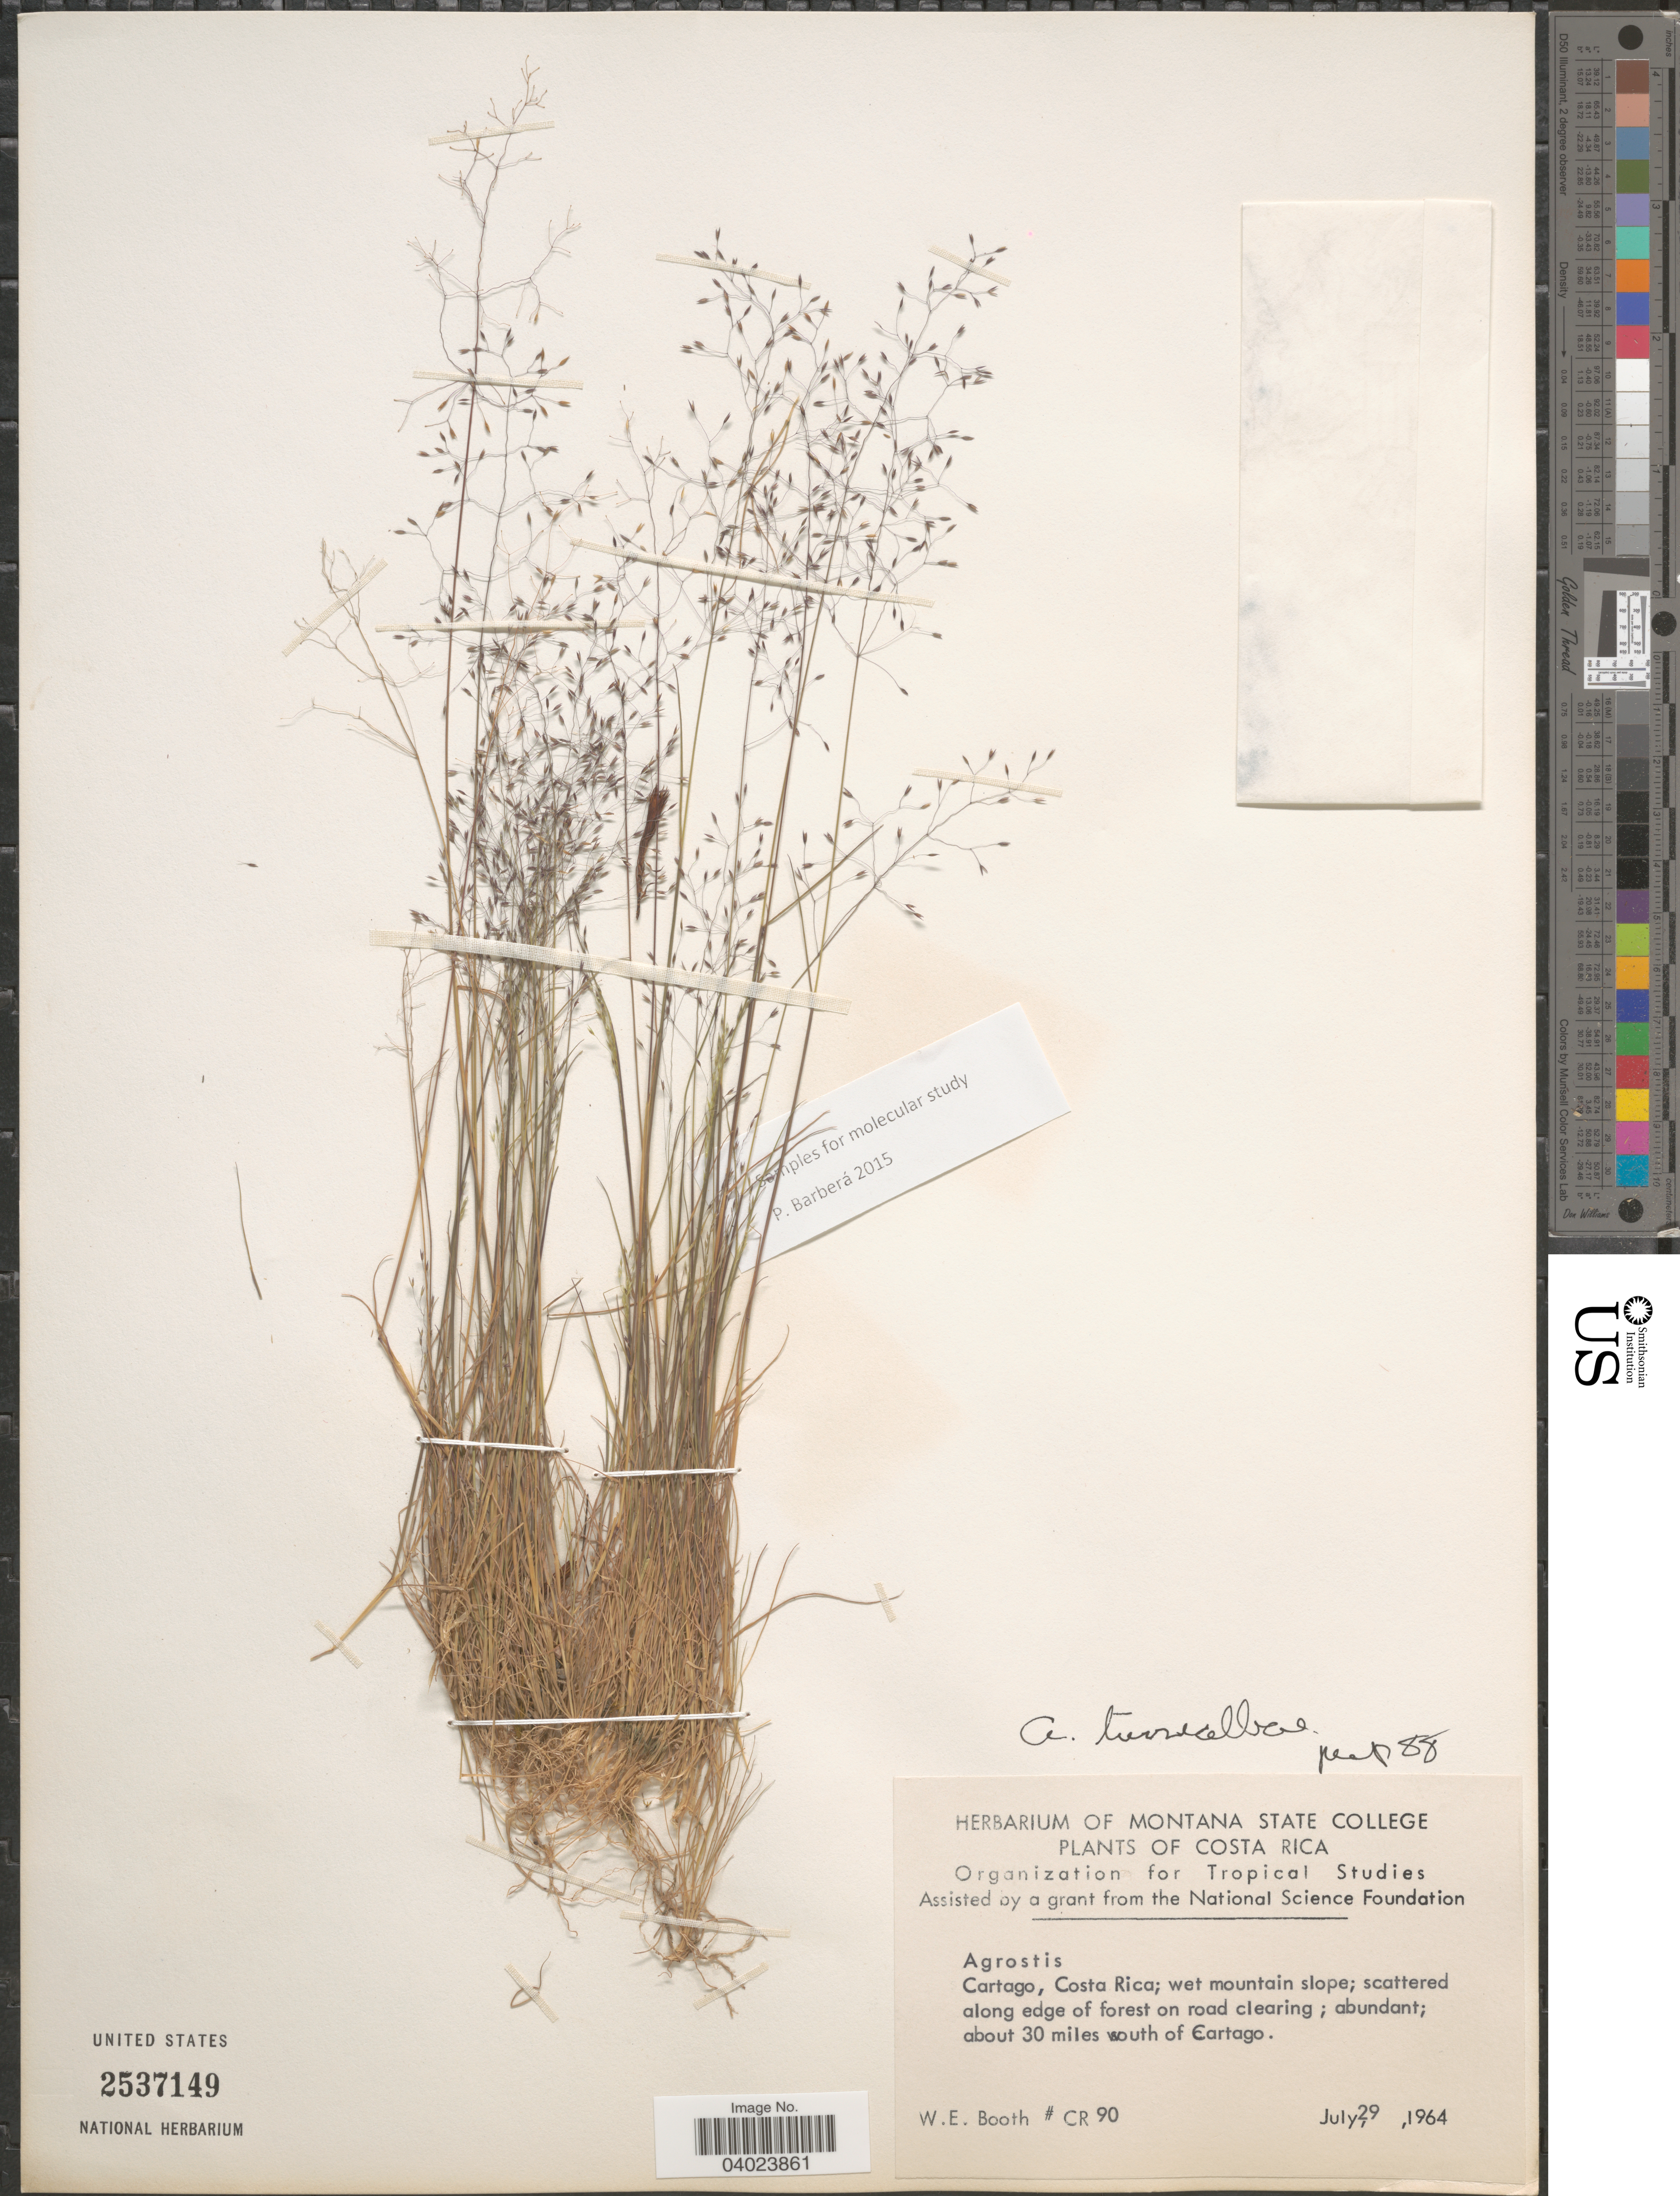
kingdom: Plantae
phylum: Tracheophyta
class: Liliopsida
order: Poales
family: Poaceae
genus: Agrostis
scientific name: Agrostis turrialbae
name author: Mez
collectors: W. Booth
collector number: CR90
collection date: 1964-07-29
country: Costa Rica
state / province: Cartago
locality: Wet mountain slope; about 30 miles south of Cartago.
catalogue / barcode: US 2537149